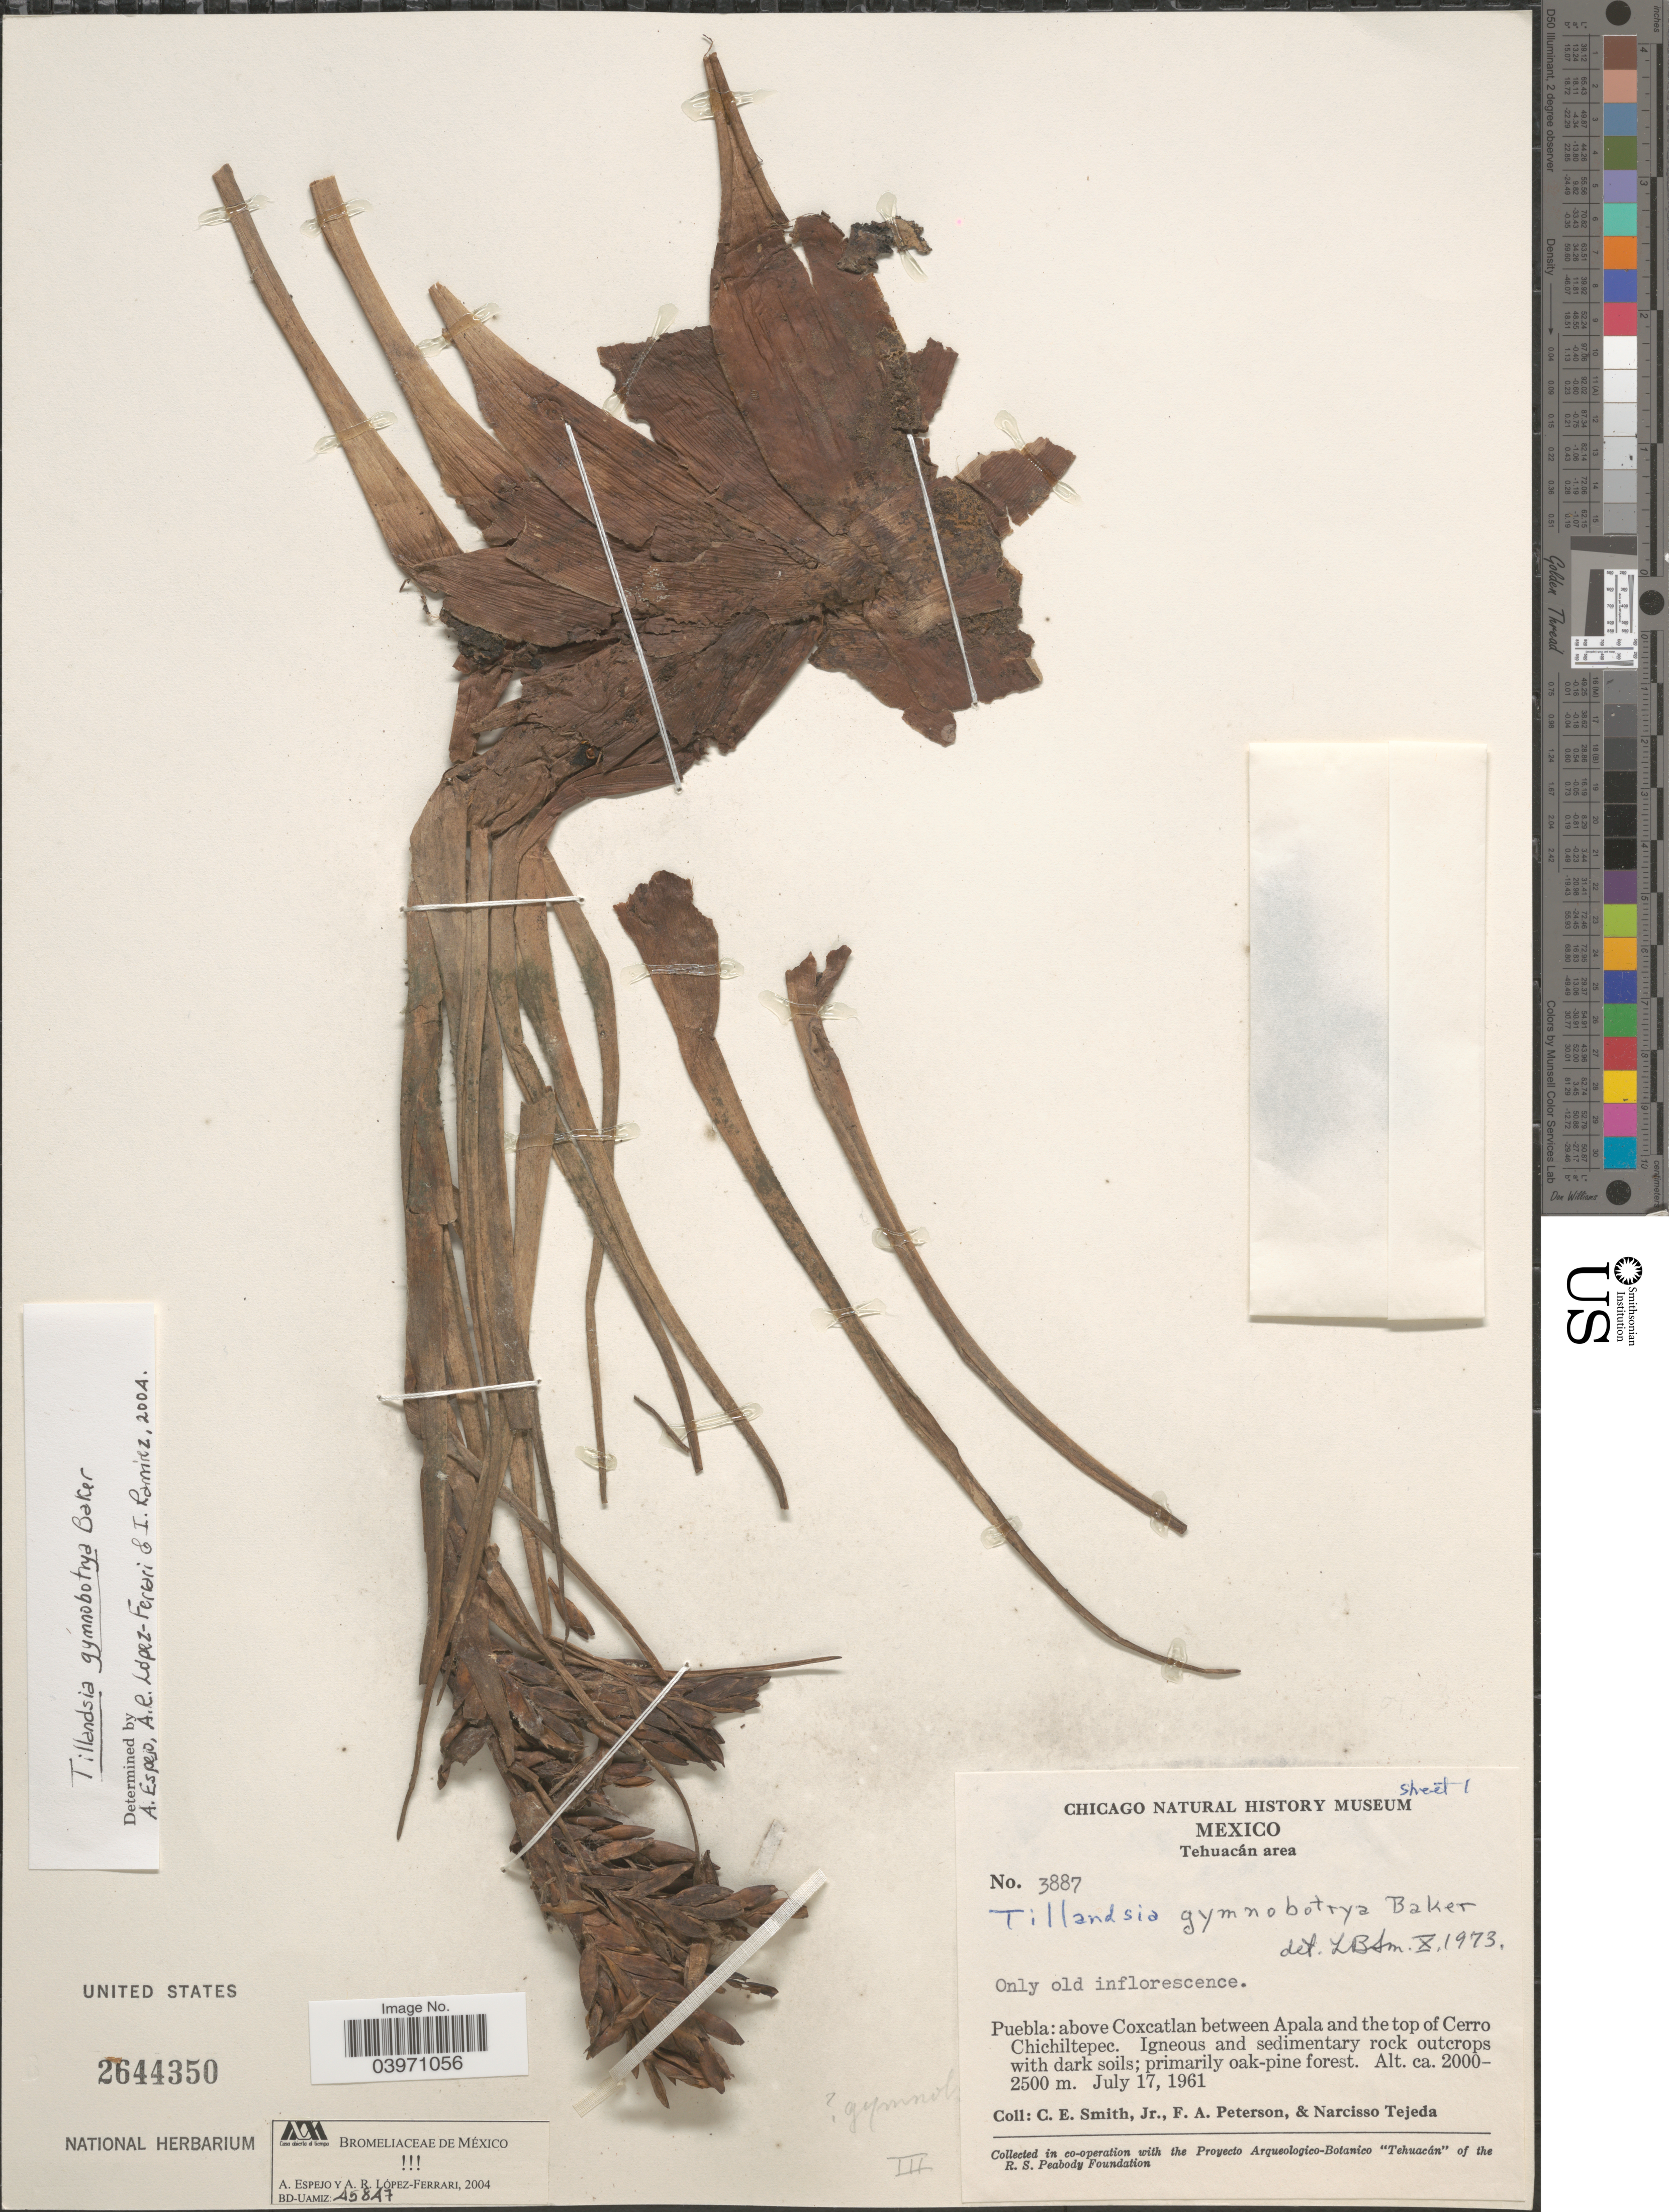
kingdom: Plantae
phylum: Tracheophyta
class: Liliopsida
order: Poales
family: Bromeliaceae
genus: Tillandsia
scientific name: Tillandsia gymnobotrya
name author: Baker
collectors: C. E. Smith Jr., F. A. Peterson & N. Tejeda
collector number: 3887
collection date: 1961-07-17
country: Mexico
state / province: Puebla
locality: Tehuacán area. Above Coxcatlan between Apala and the top of Cerro Chichiltepec.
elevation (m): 2000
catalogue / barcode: US 2644350